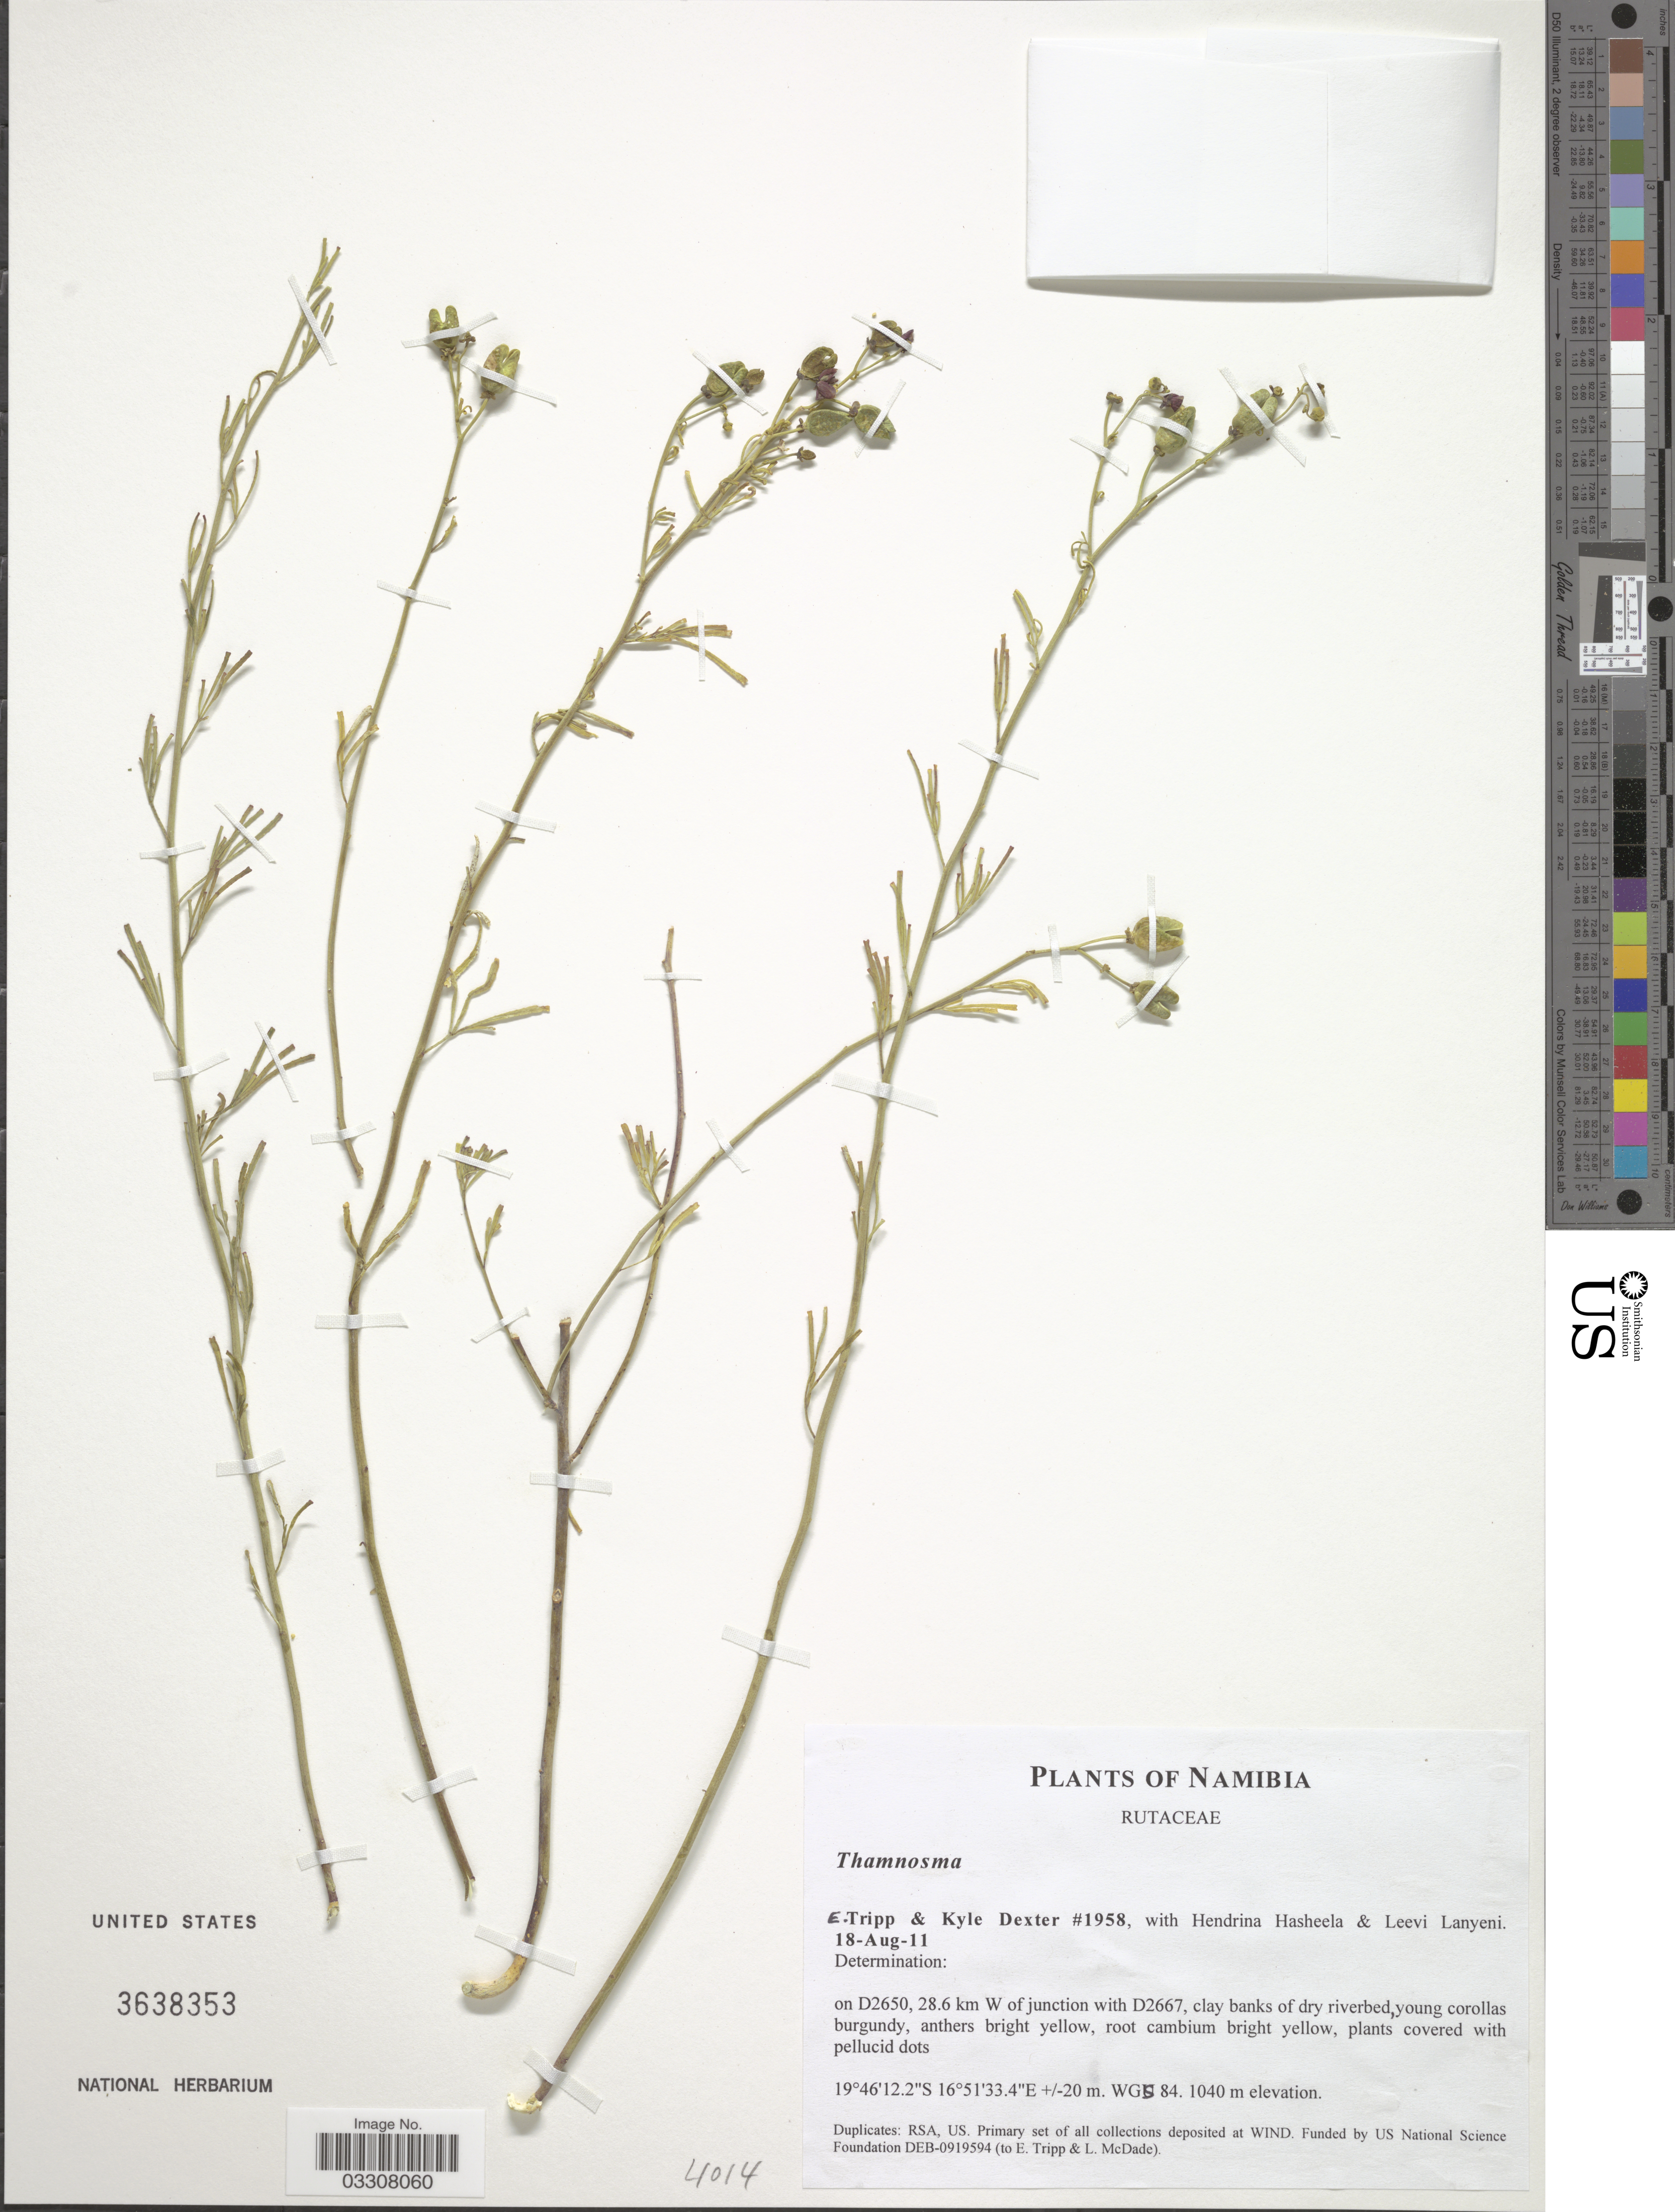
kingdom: Plantae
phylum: Tracheophyta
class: Magnoliopsida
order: Sapindales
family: Rutaceae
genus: Thamnosma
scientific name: Thamnosma sp.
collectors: E. Tripp, K. Dexter, H. Hasheela & L. Lanyeni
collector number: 1958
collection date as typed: Transcribed d/m/y: 18/8/11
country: Namibia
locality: On D2650, 28.6 km W of junction with D2667.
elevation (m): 1040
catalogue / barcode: US 3638353